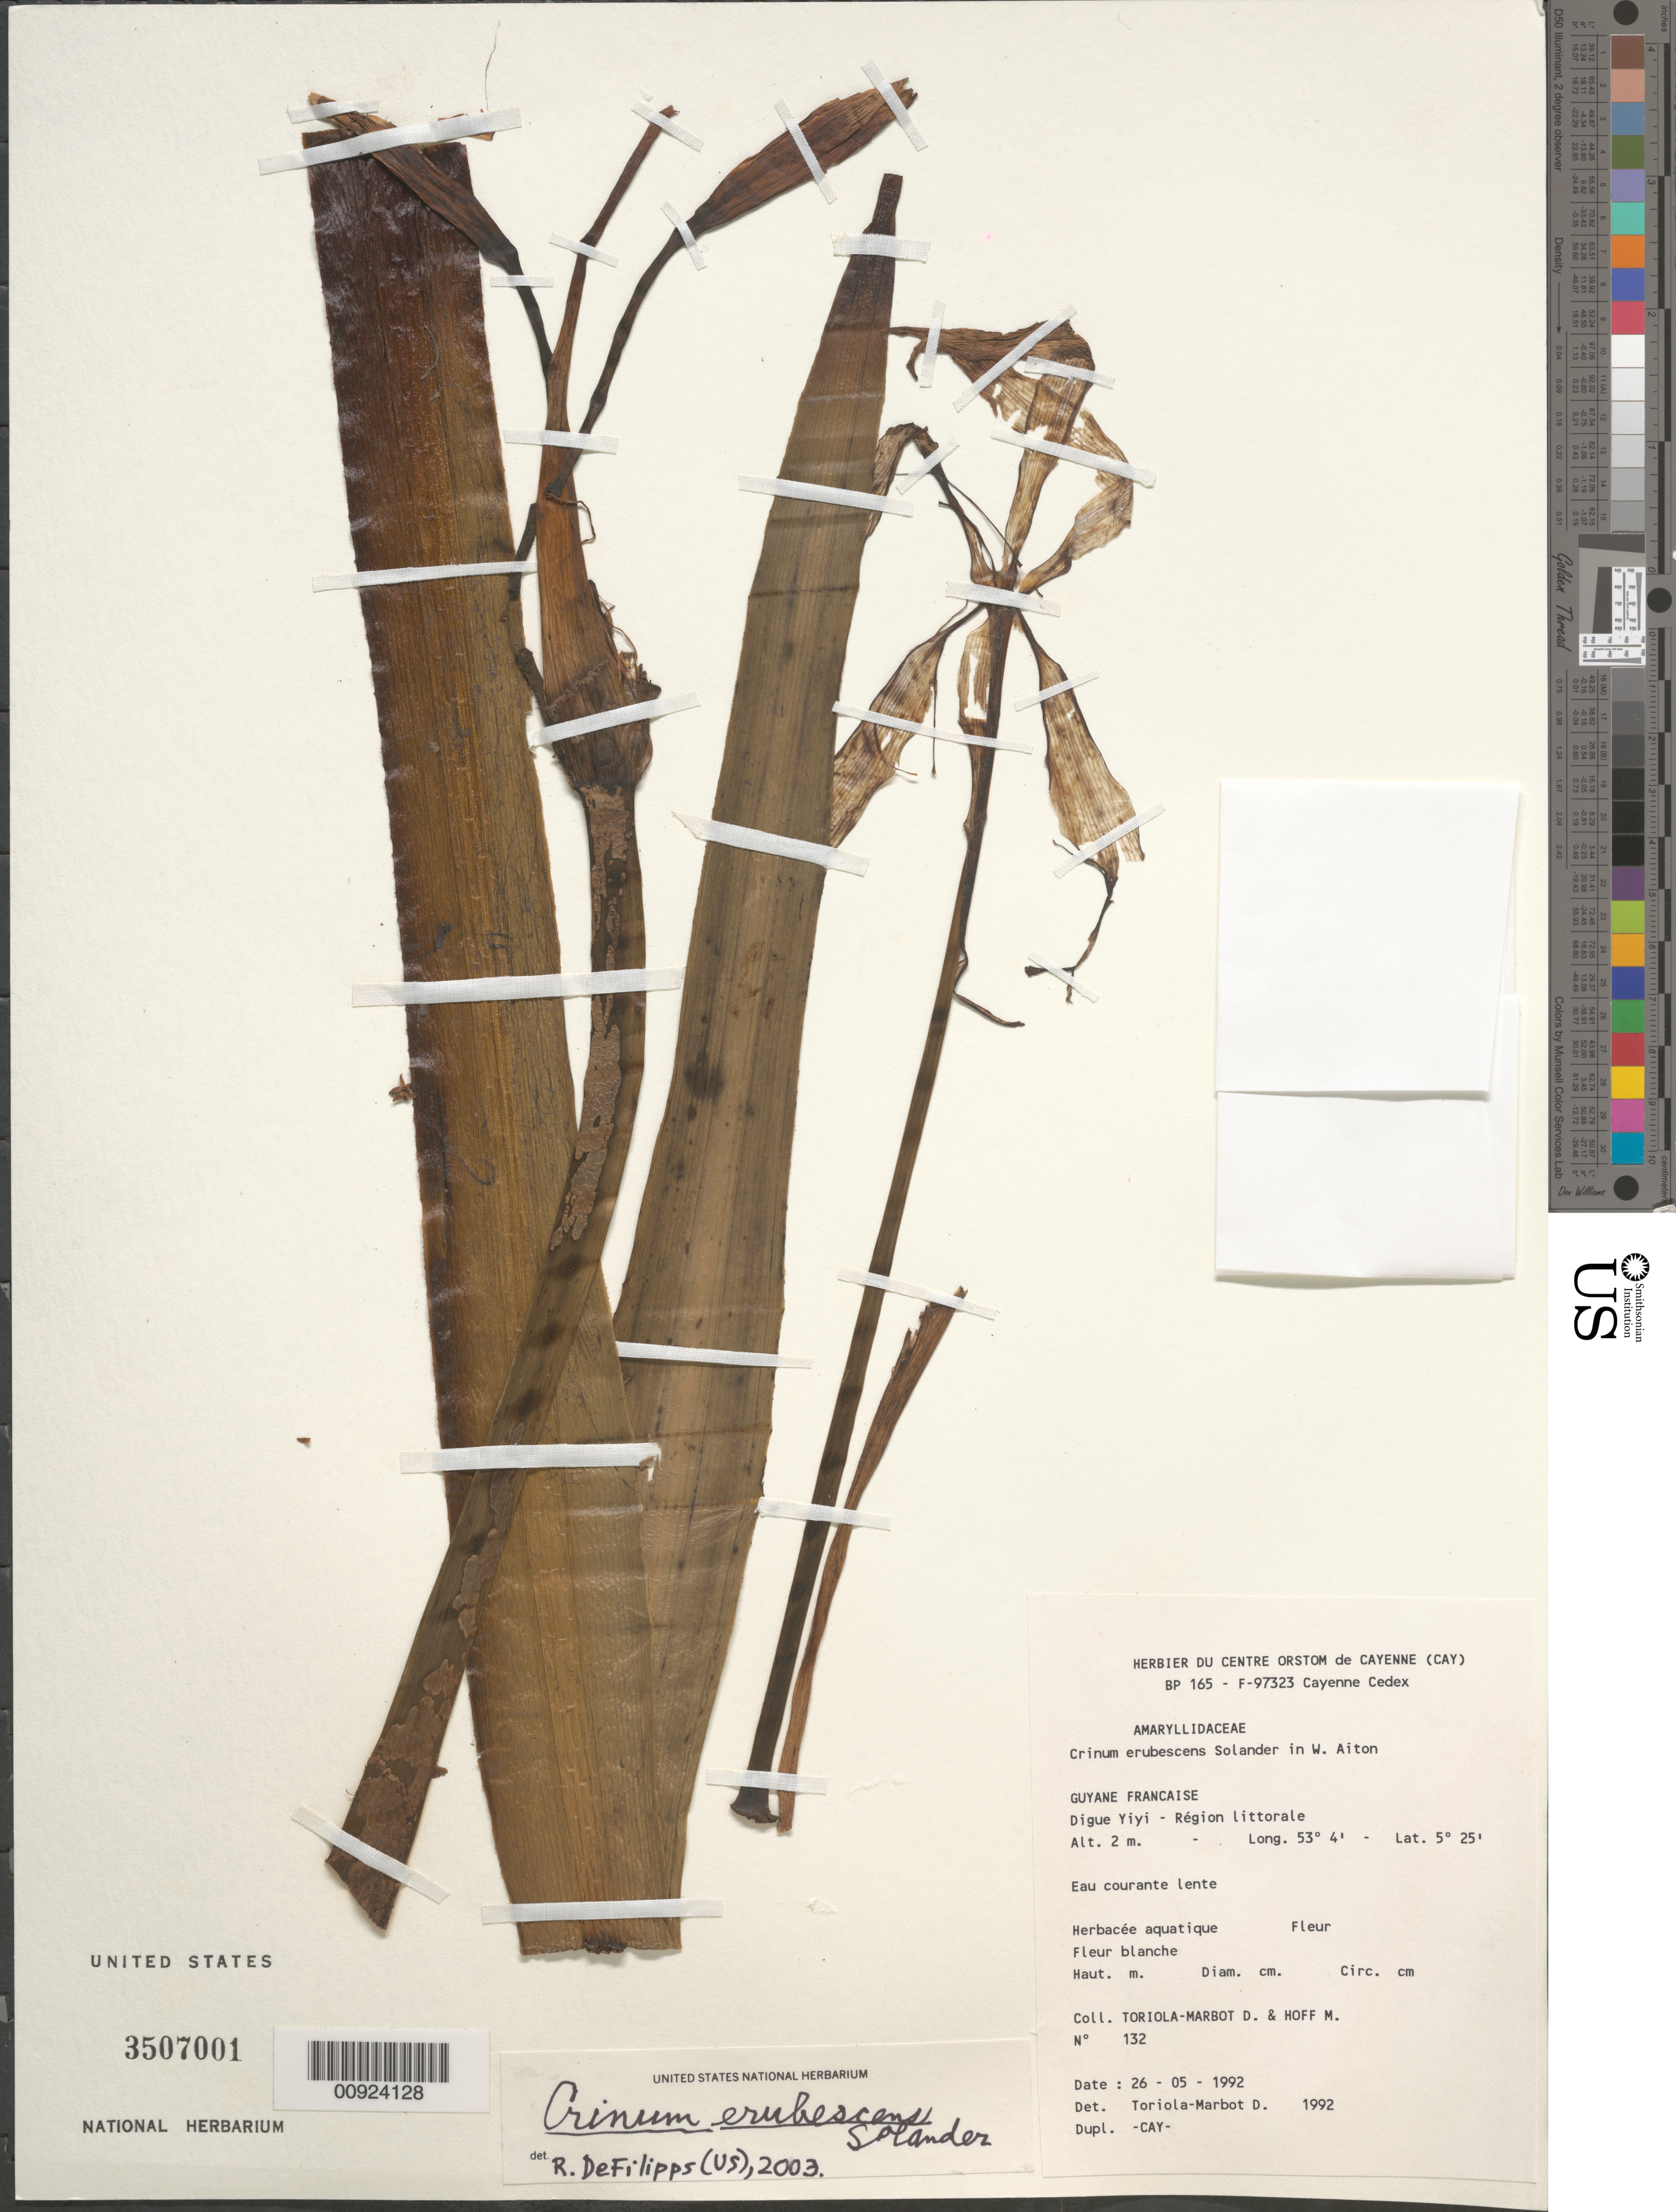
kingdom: Plantae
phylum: Tracheophyta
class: Liliopsida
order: Asparagales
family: Amaryllidaceae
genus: Crinum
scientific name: Crinum erubescens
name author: Aiton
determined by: DeFilipps, R. A.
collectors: D. Toriola-Marbot & M. Hoff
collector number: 132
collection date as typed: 26-May-92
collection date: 1992-05-26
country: French Guiana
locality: Digue Yiyi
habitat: Slow moving water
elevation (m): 2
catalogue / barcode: US 3507001